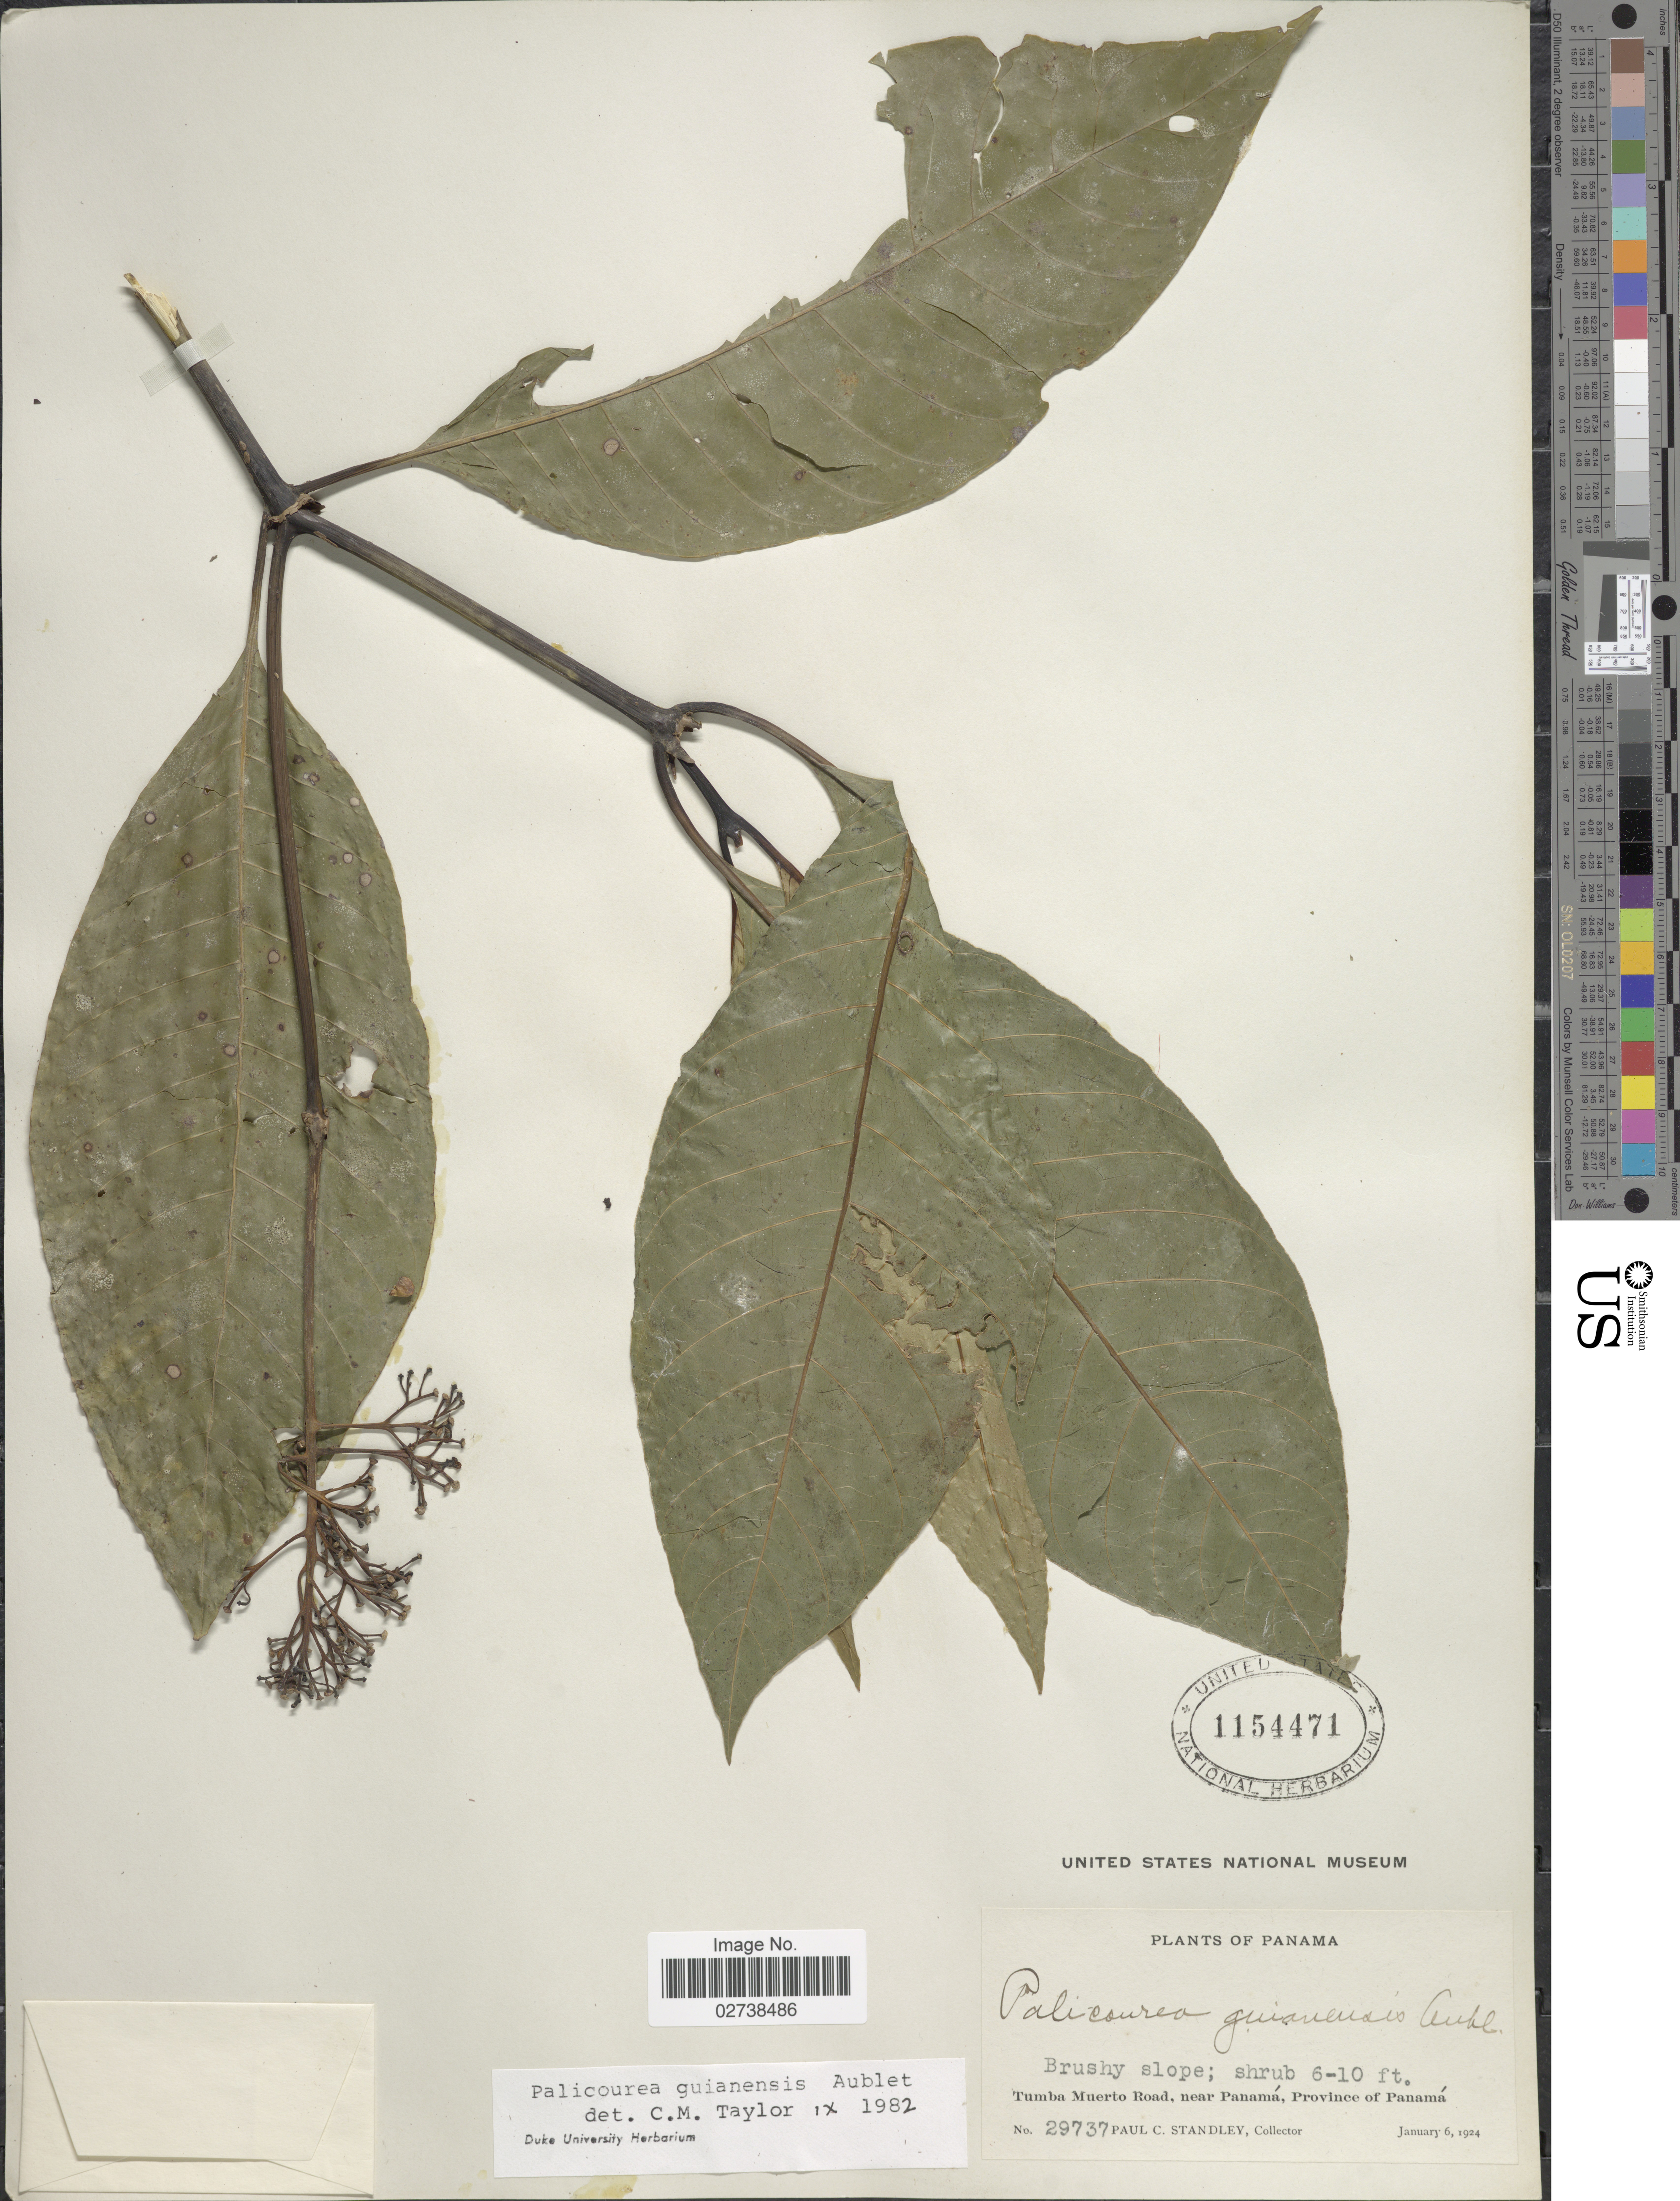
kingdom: Plantae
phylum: Tracheophyta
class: Magnoliopsida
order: Gentianales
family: Rubiaceae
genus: Palicourea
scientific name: Palicourea guianensis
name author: Aubl.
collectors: P. C. Standley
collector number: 29737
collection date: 1924-01-06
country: Panama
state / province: Panamá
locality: Tumba Muerto Road, near Panamá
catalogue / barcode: US 1154471